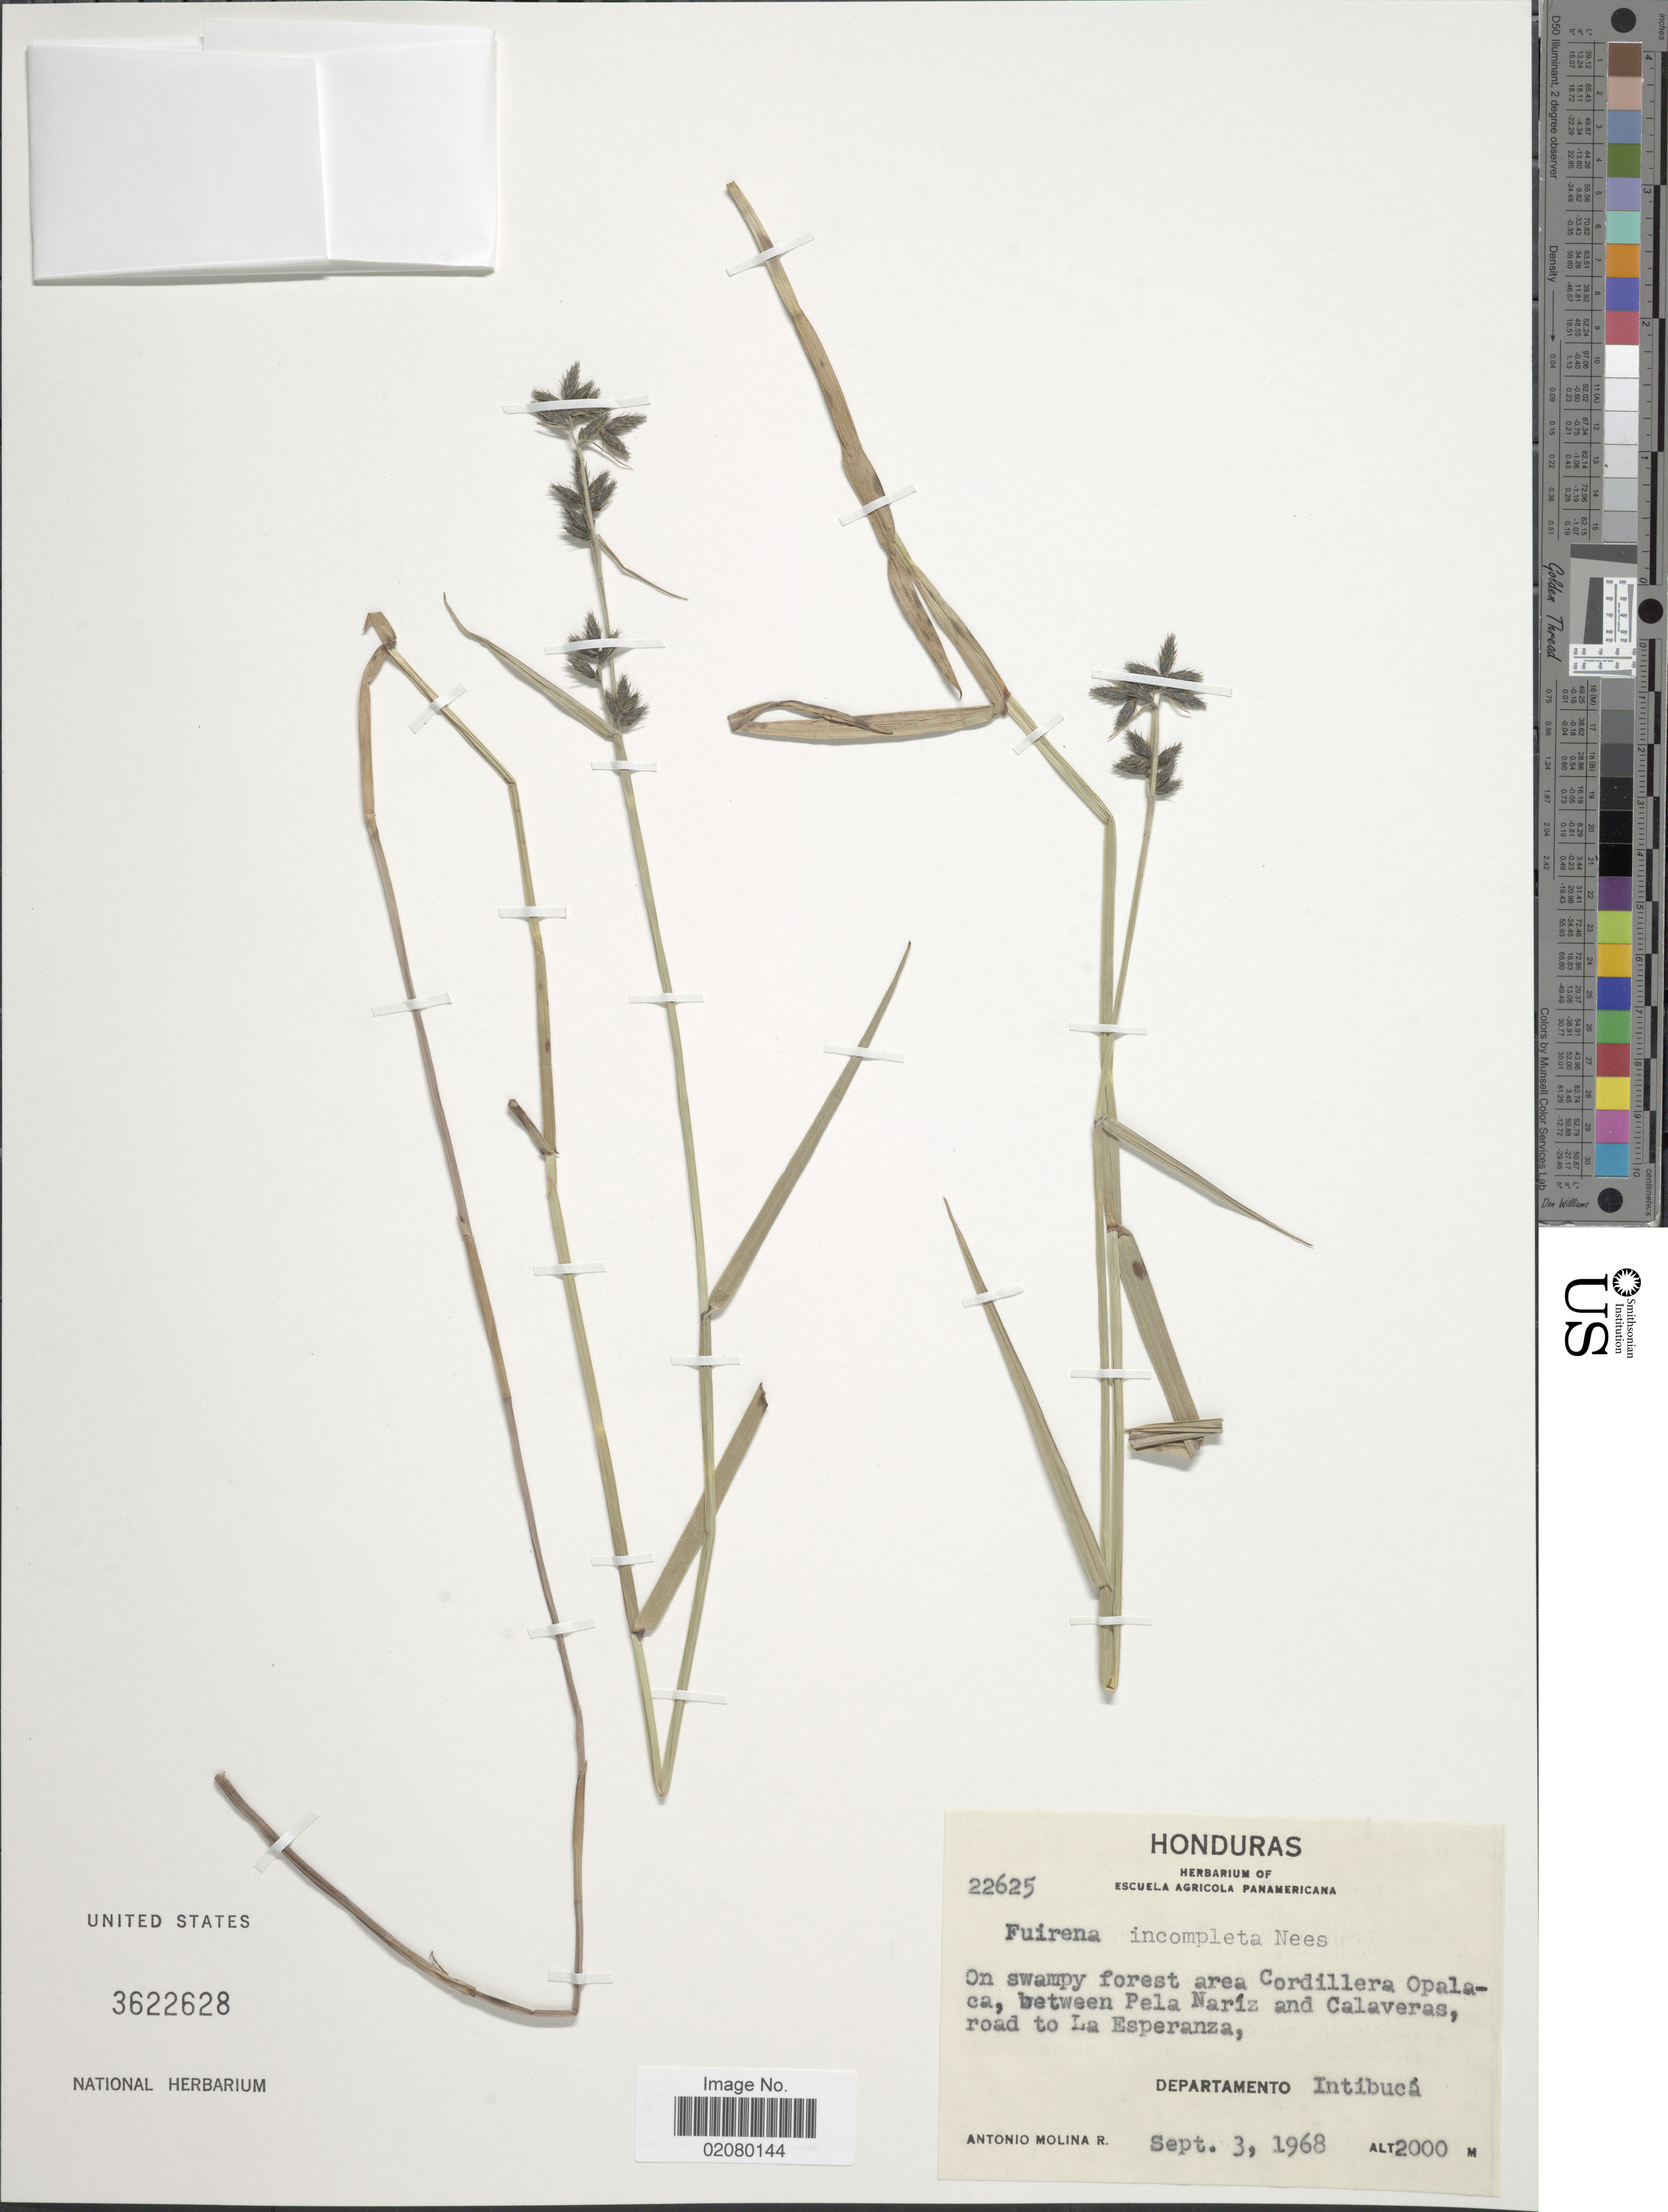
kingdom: Plantae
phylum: Tracheophyta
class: Liliopsida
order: Poales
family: Cyperaceae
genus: Fuirena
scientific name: Fuirena incompleta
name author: Nees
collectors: A. Molina R.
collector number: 22625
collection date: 1968-09-03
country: Honduras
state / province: Intibuca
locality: Between Pela Nariz and Calaveras, road to La Esperanza, Departamento Intibuca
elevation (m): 2000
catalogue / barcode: US 3622628